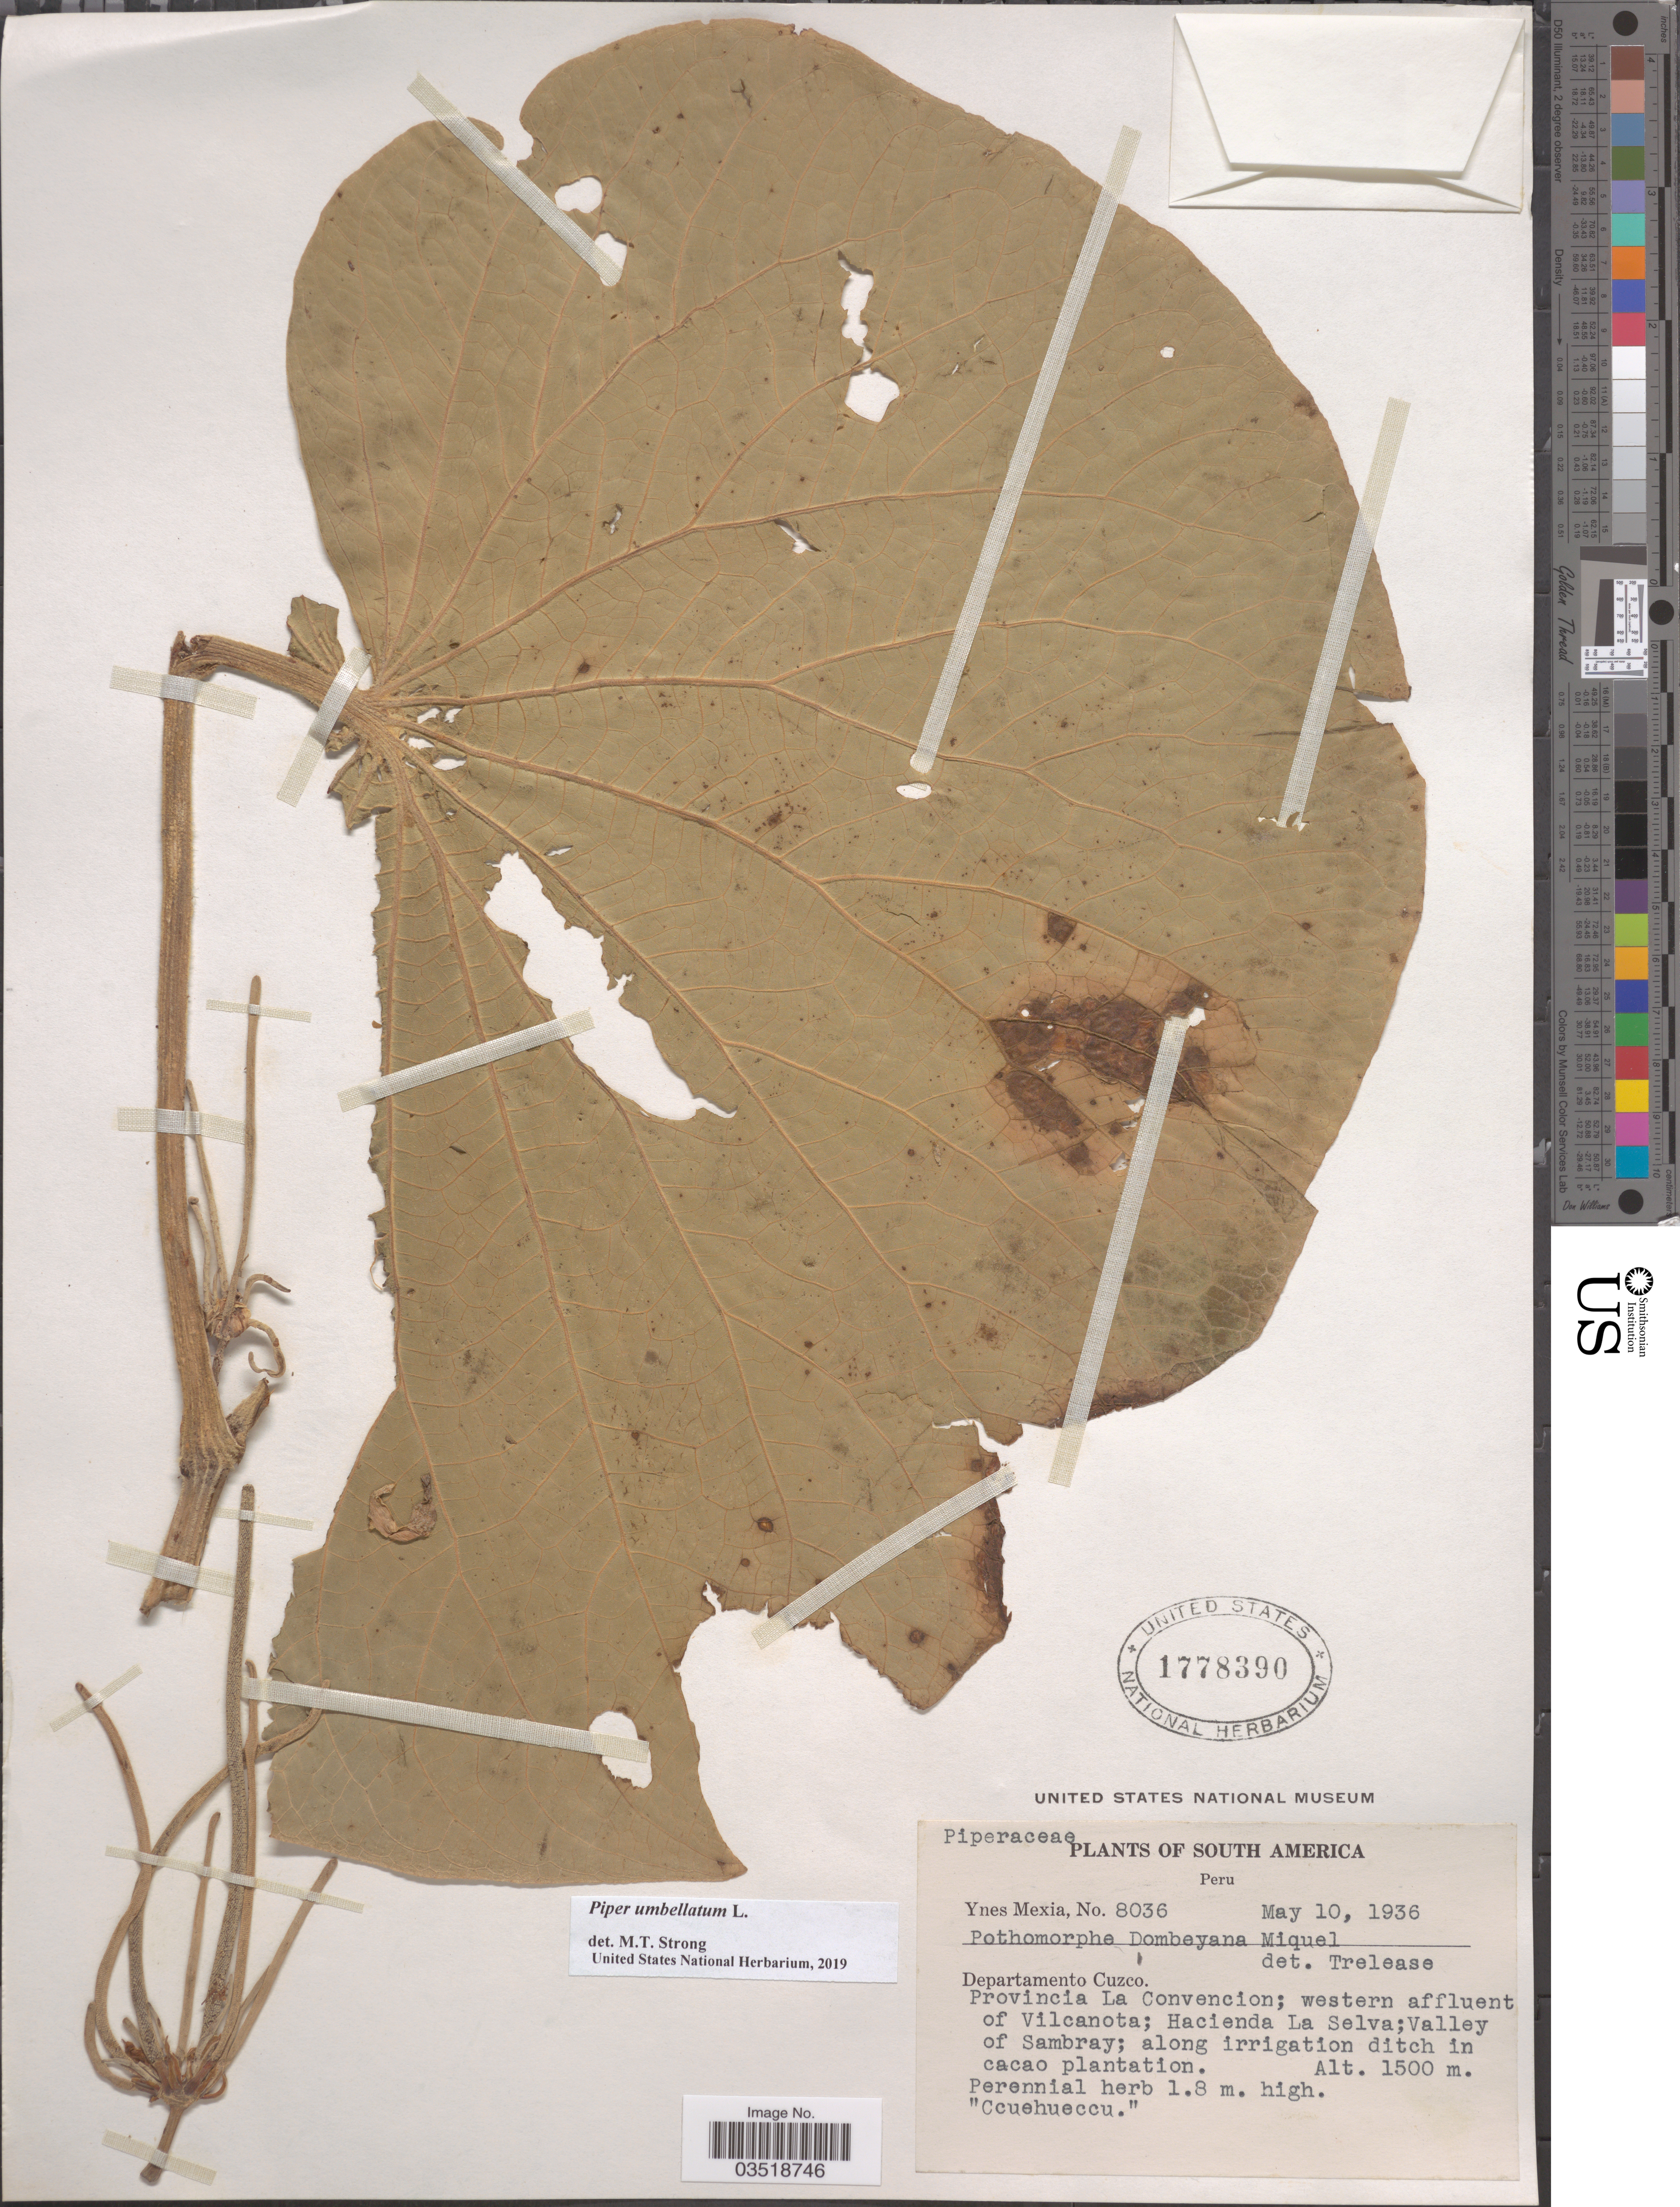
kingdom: Plantae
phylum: Tracheophyta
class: Magnoliopsida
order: Piperales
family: Piperaceae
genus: Piper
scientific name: Piper umbellatum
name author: L.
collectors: Y. Mexia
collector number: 5036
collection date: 1936-05-10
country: Peru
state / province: Cusco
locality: Departamento Cuzco. Provincia La Convencion; western affluent of Vilcanota; Hacienda La Selva; Valley of Sambray.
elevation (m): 1500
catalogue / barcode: US 1778390